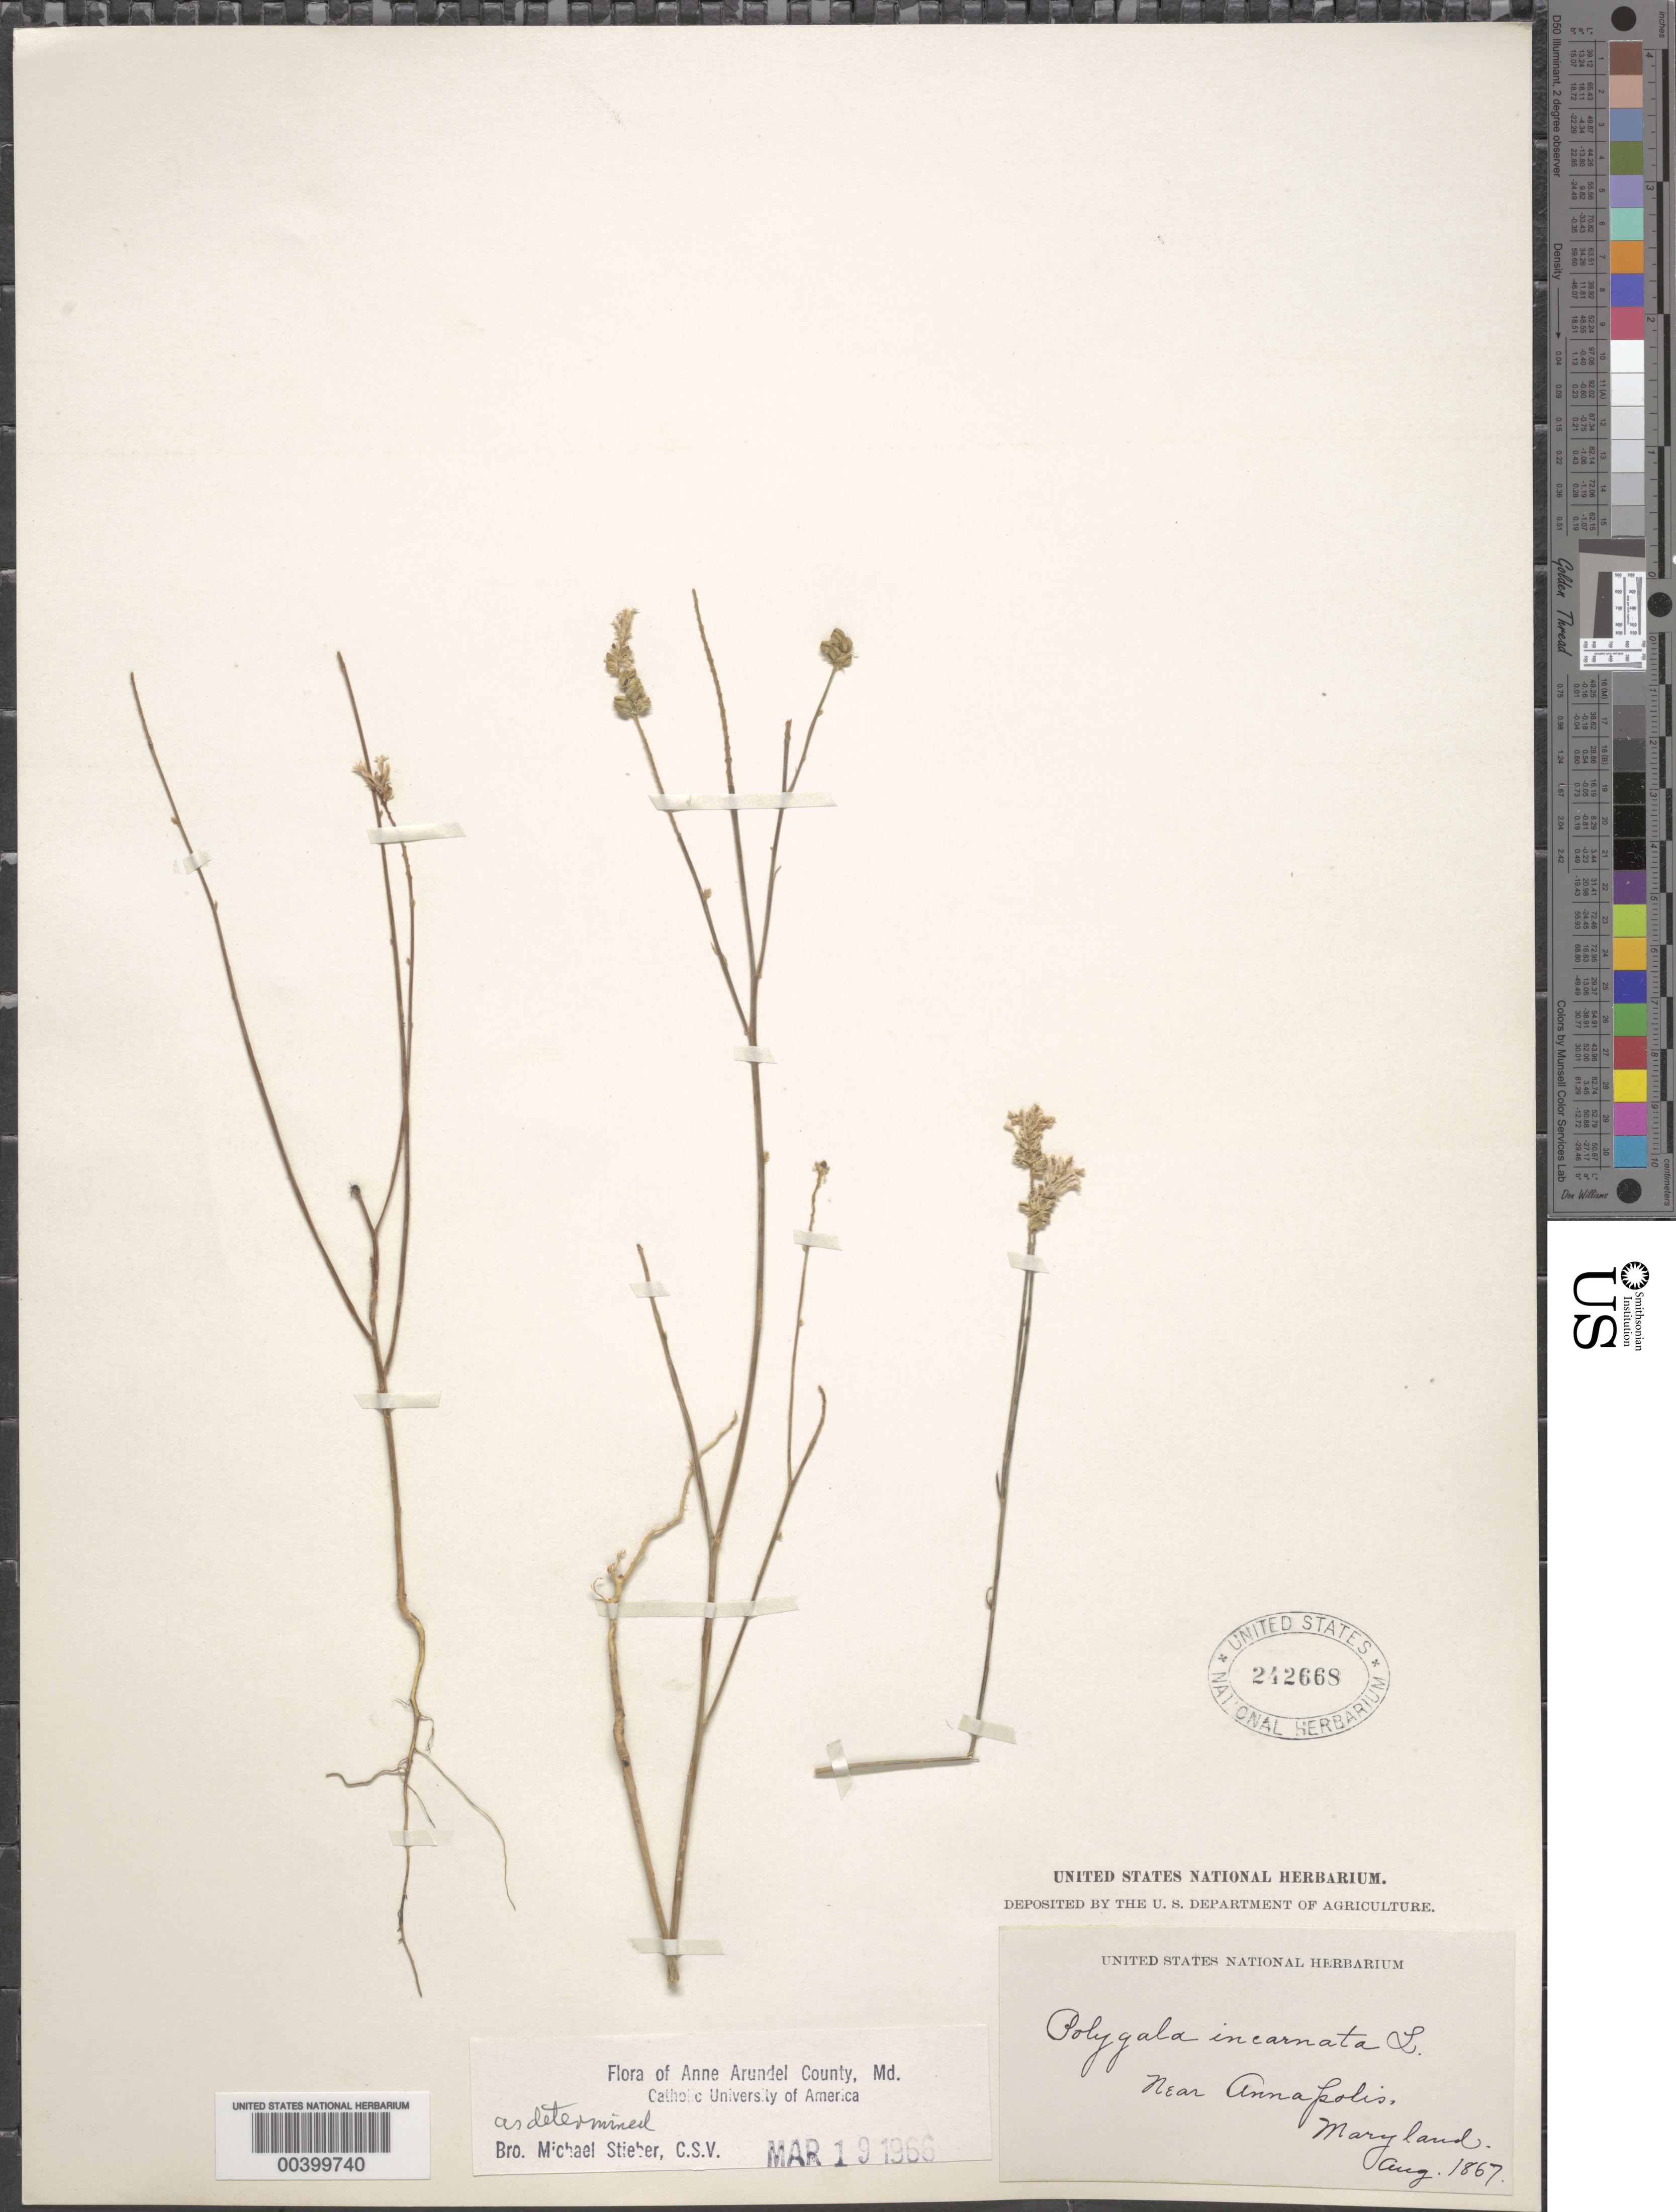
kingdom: Plantae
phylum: Tracheophyta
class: Magnoliopsida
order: Fabales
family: Polygalaceae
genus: Polygala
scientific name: Polygala incarnata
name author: L.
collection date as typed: Aug 1867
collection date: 1867-08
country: United States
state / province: Maryland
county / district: Anne Arundel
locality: Annapolis vicinity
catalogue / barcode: US 242668